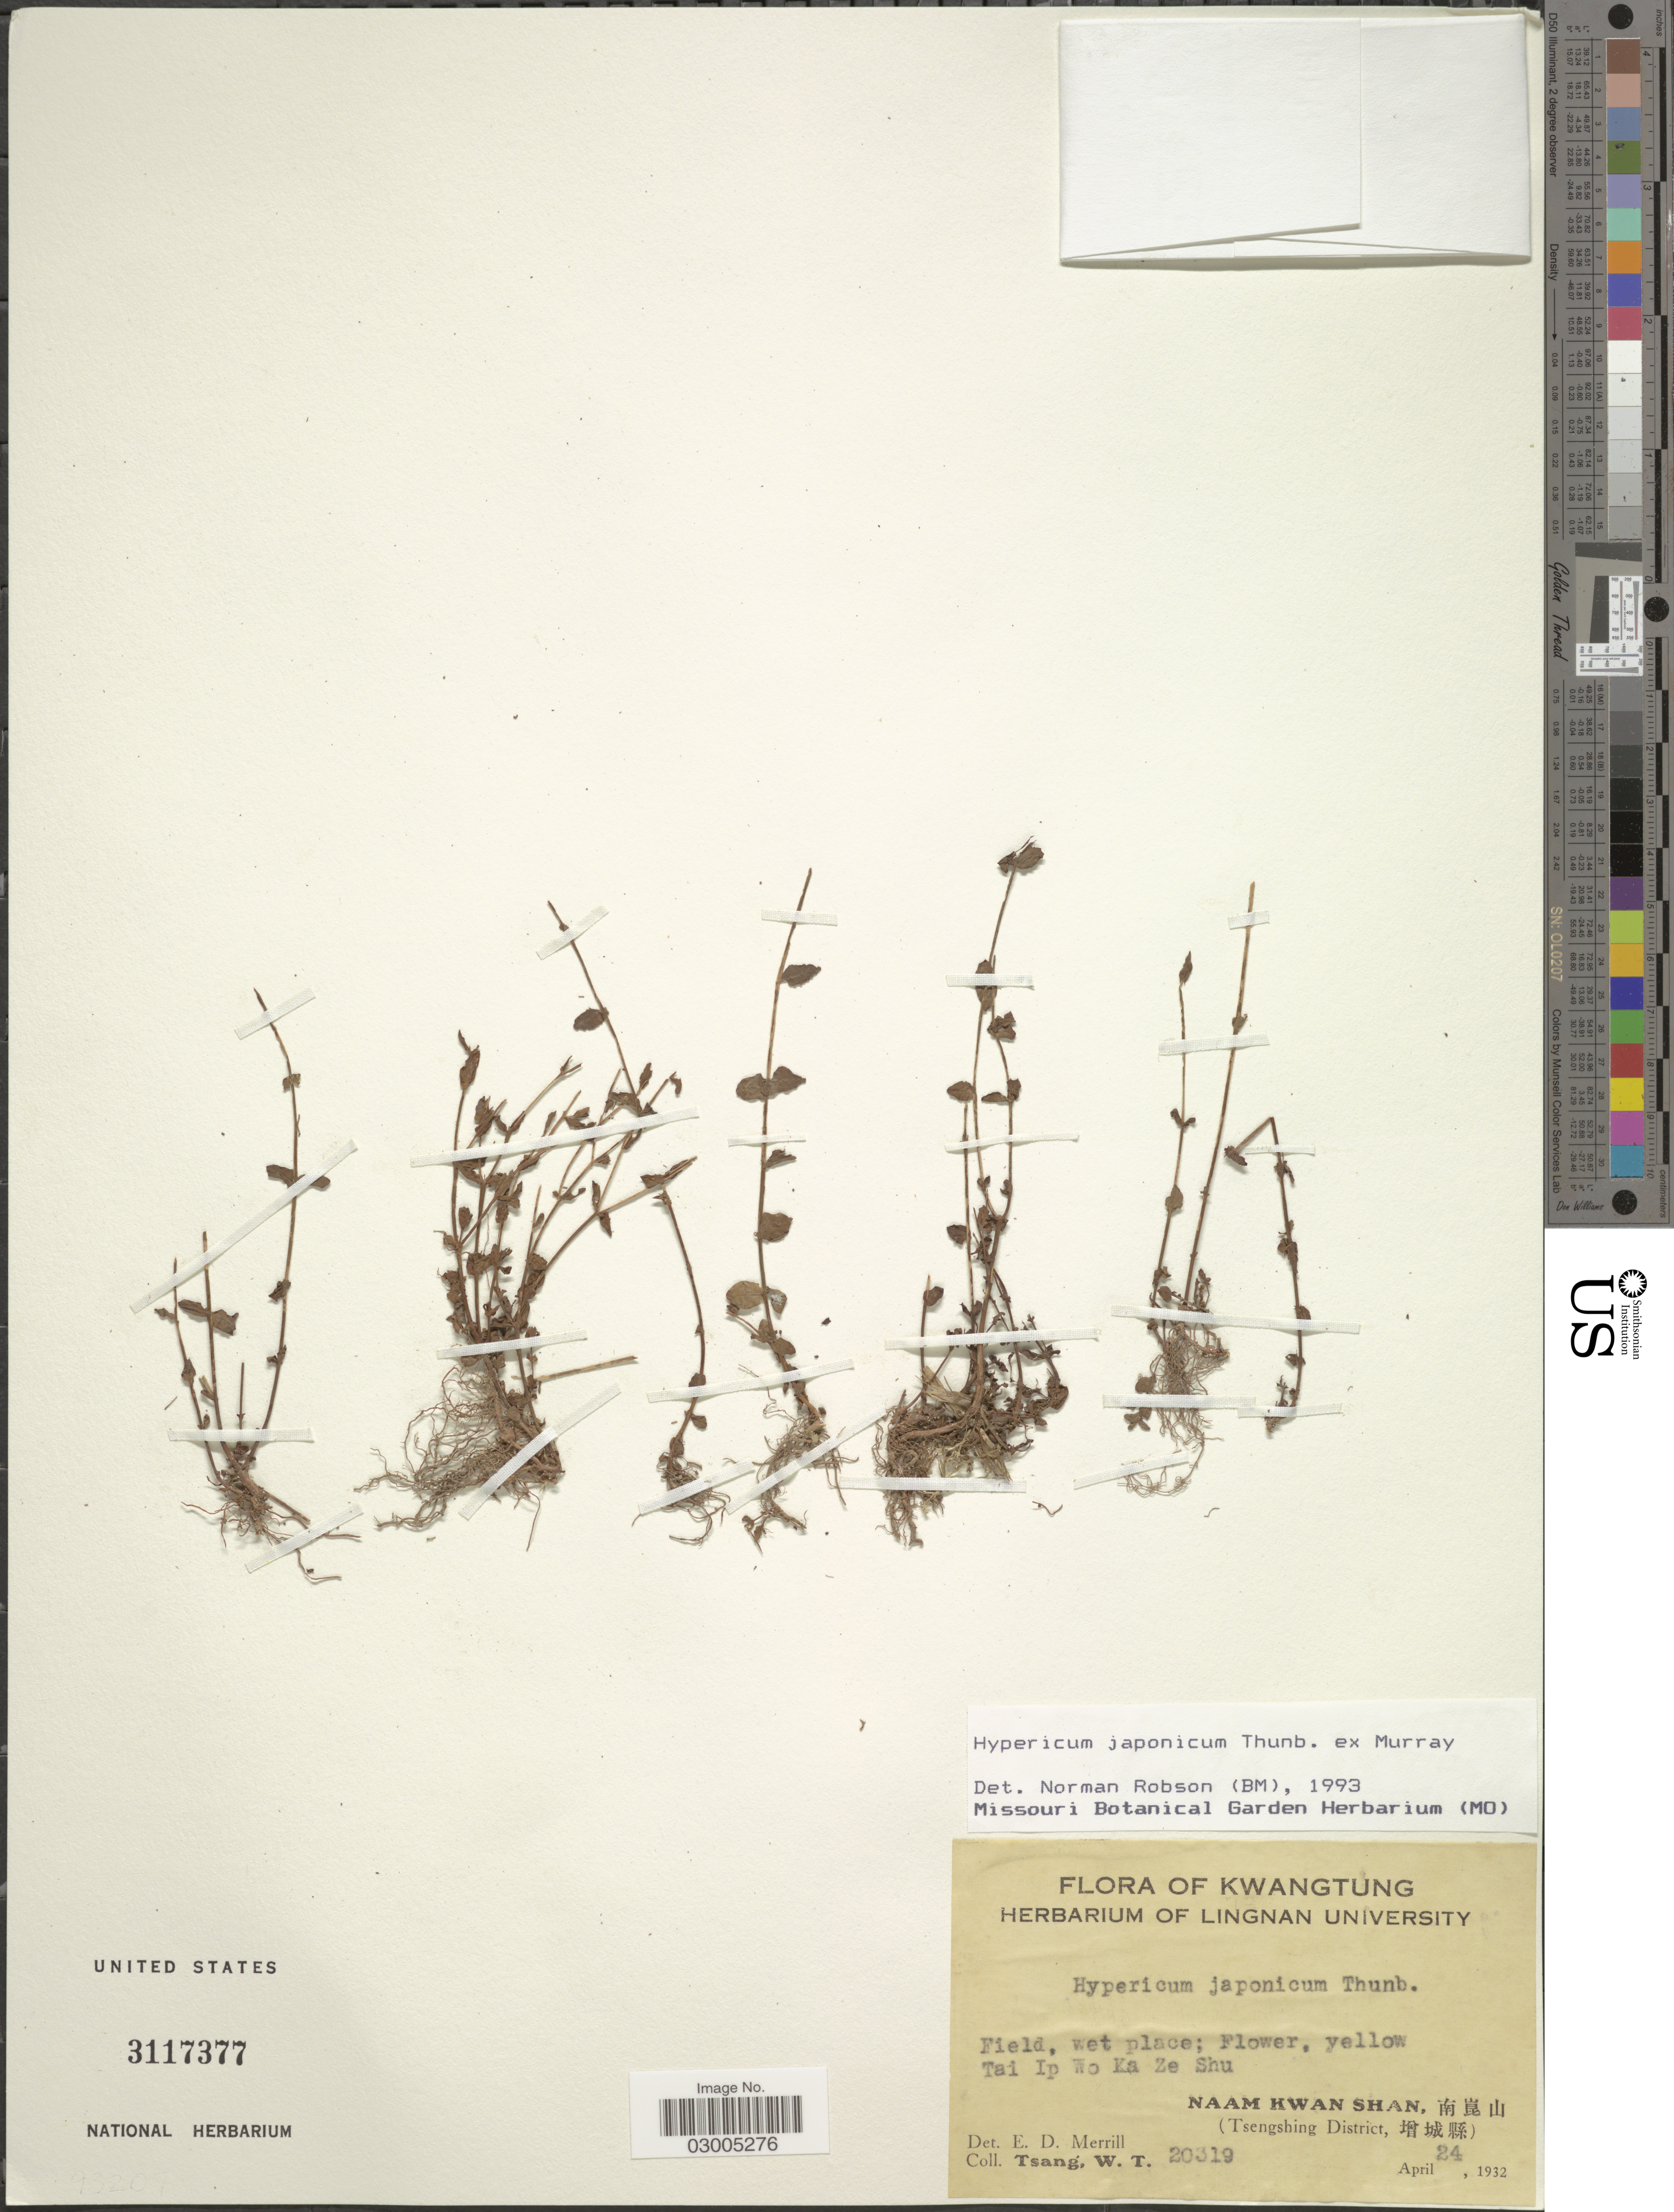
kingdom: Plantae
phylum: Tracheophyta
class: Magnoliopsida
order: Malpighiales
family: Hypericaceae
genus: Hypericum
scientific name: Hypericum japonicum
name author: Thunb.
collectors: W. T. Tsang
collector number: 20319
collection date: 1932-04-24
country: China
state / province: Guangdong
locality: Kwangtung. Tai Ip Wo Ka Ze Shu. Naam Kwan Shan (Tsengshing District).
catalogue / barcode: US 3117377